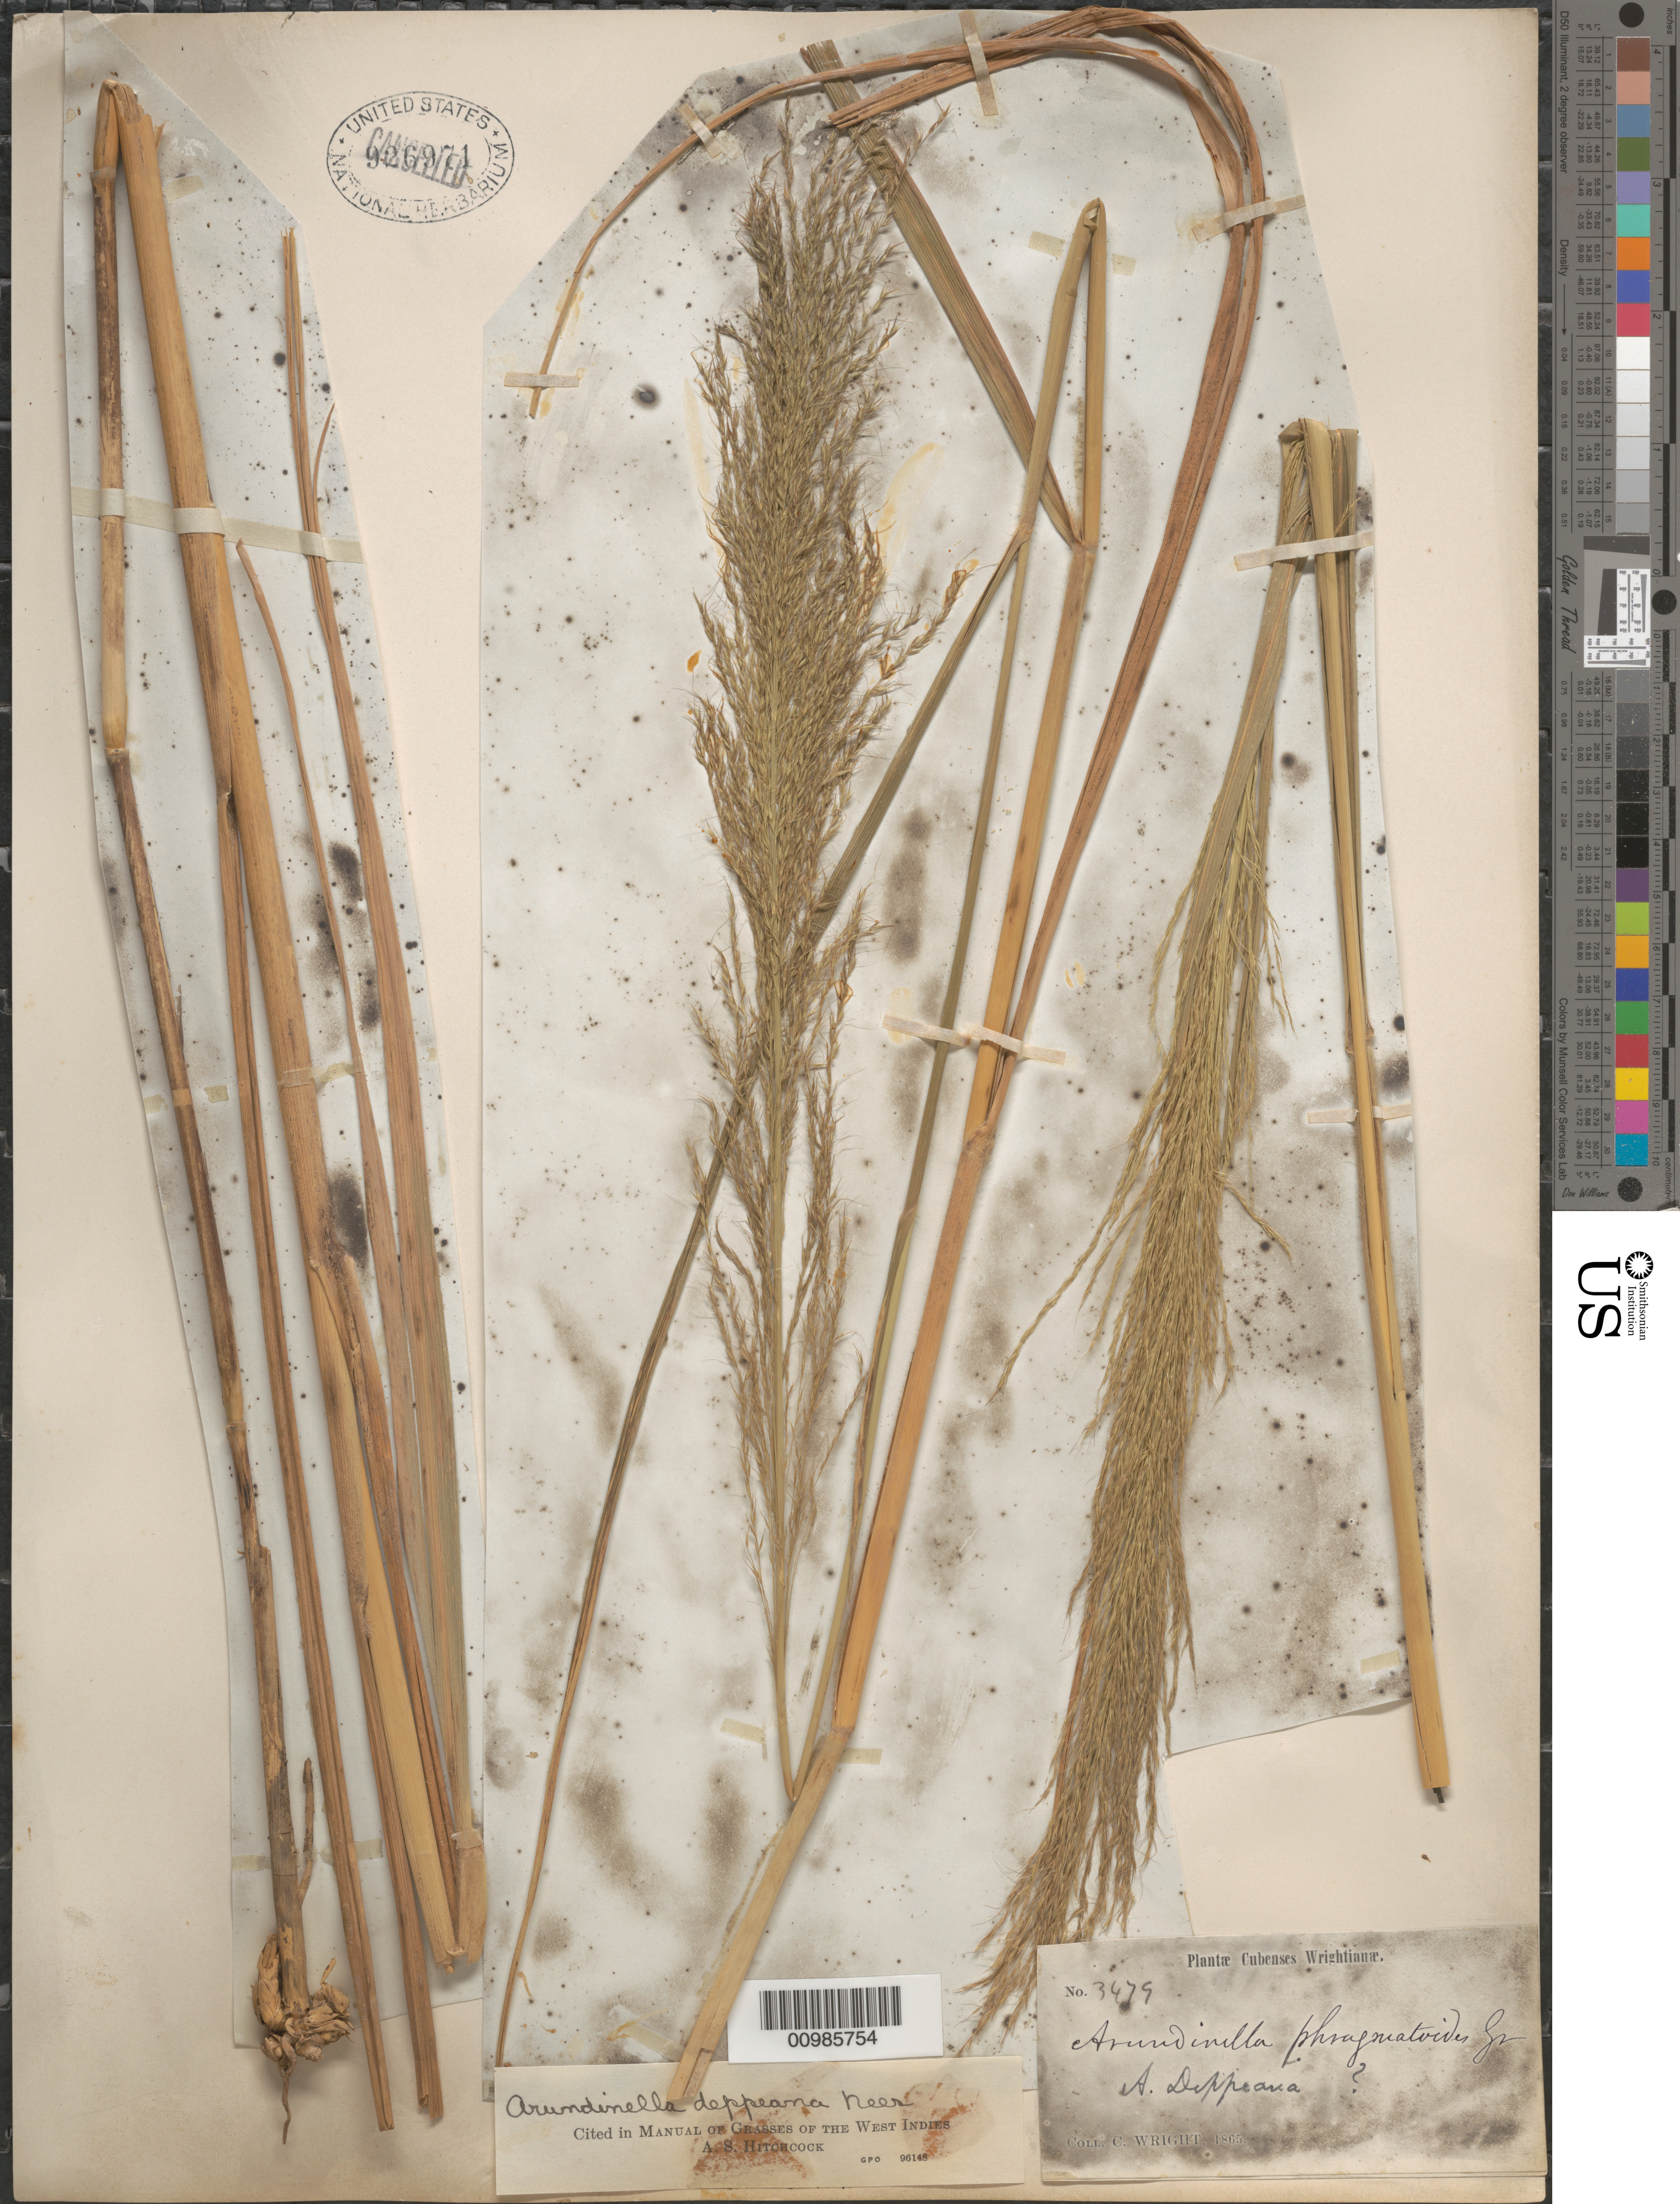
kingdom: Plantae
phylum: Tracheophyta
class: Liliopsida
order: Poales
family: Poaceae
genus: Arundinella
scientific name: Arundinella deppeana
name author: Nees ex Steud.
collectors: C. Wright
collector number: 3479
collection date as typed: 1865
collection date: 1865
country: Cuba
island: Cuba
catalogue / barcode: US 926974